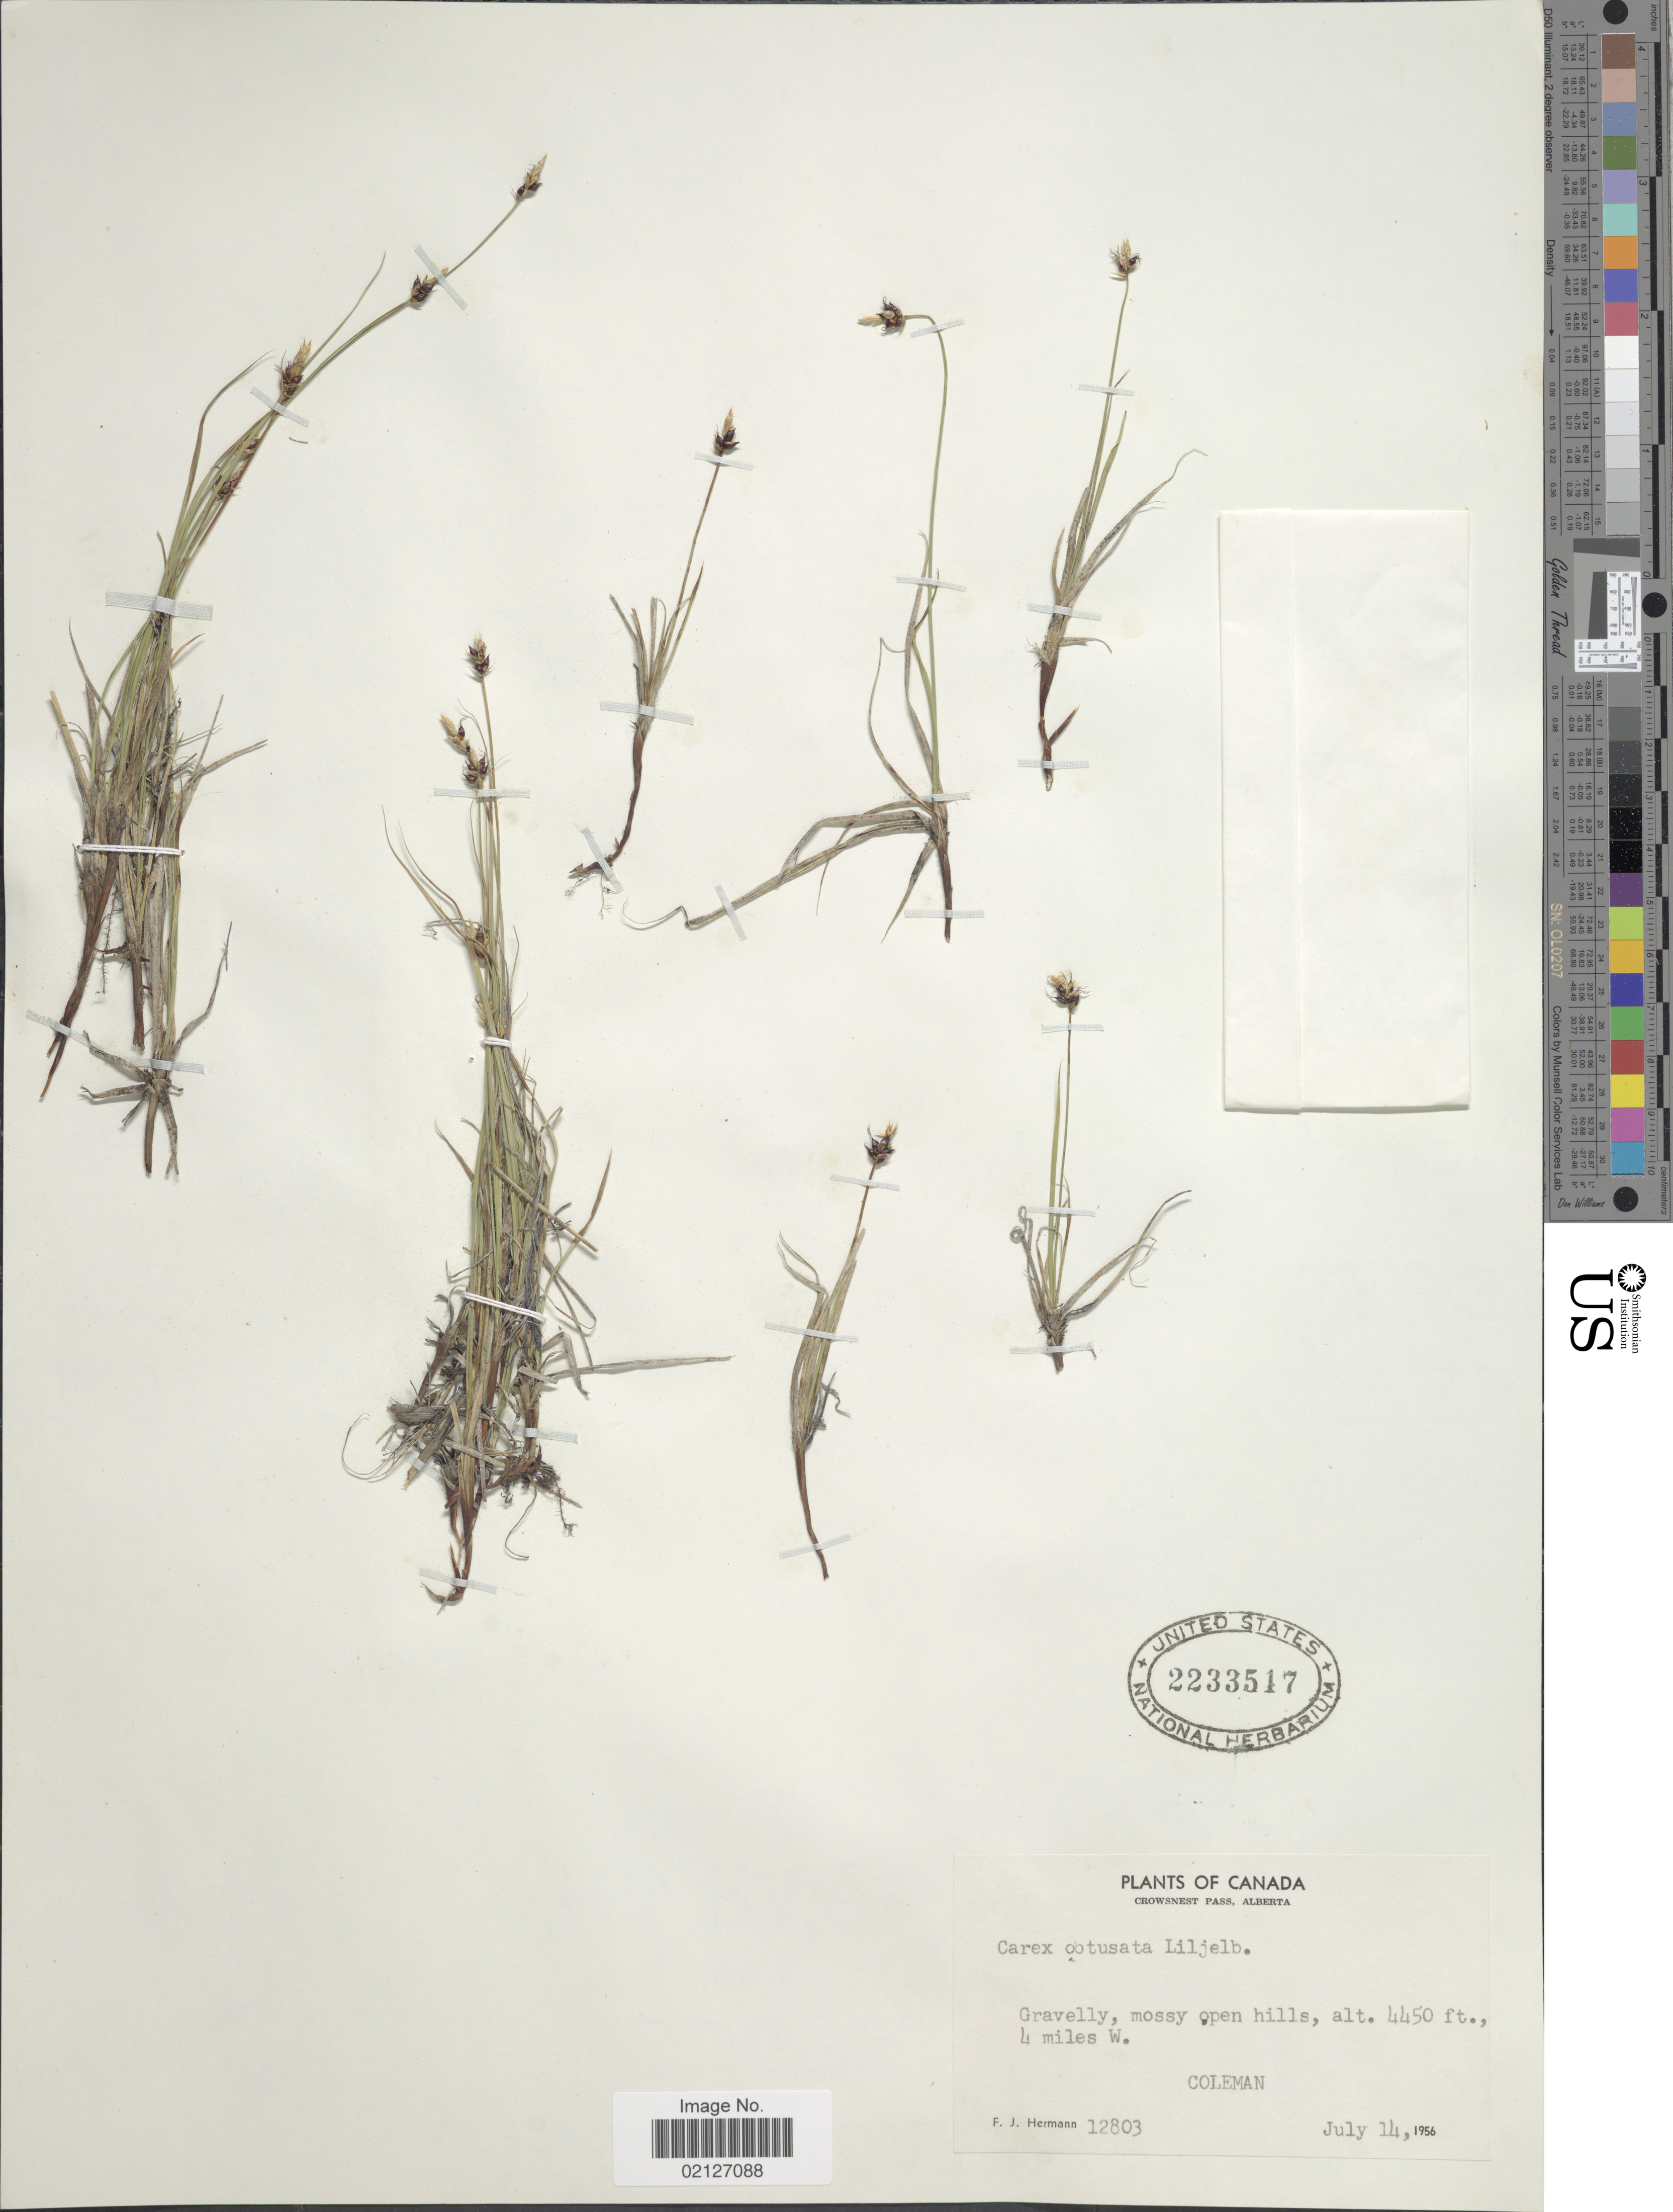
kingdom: Plantae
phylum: Tracheophyta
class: Liliopsida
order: Poales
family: Cyperaceae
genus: Carex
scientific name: Carex obtusata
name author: Lilj.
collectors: F. J. Hermann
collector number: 12803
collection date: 1956-07-14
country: Canada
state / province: Alberta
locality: Crowsnet Pass, gravelly, mossy open hills, 4 miles W. Coleman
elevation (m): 1356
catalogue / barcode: US 2233517